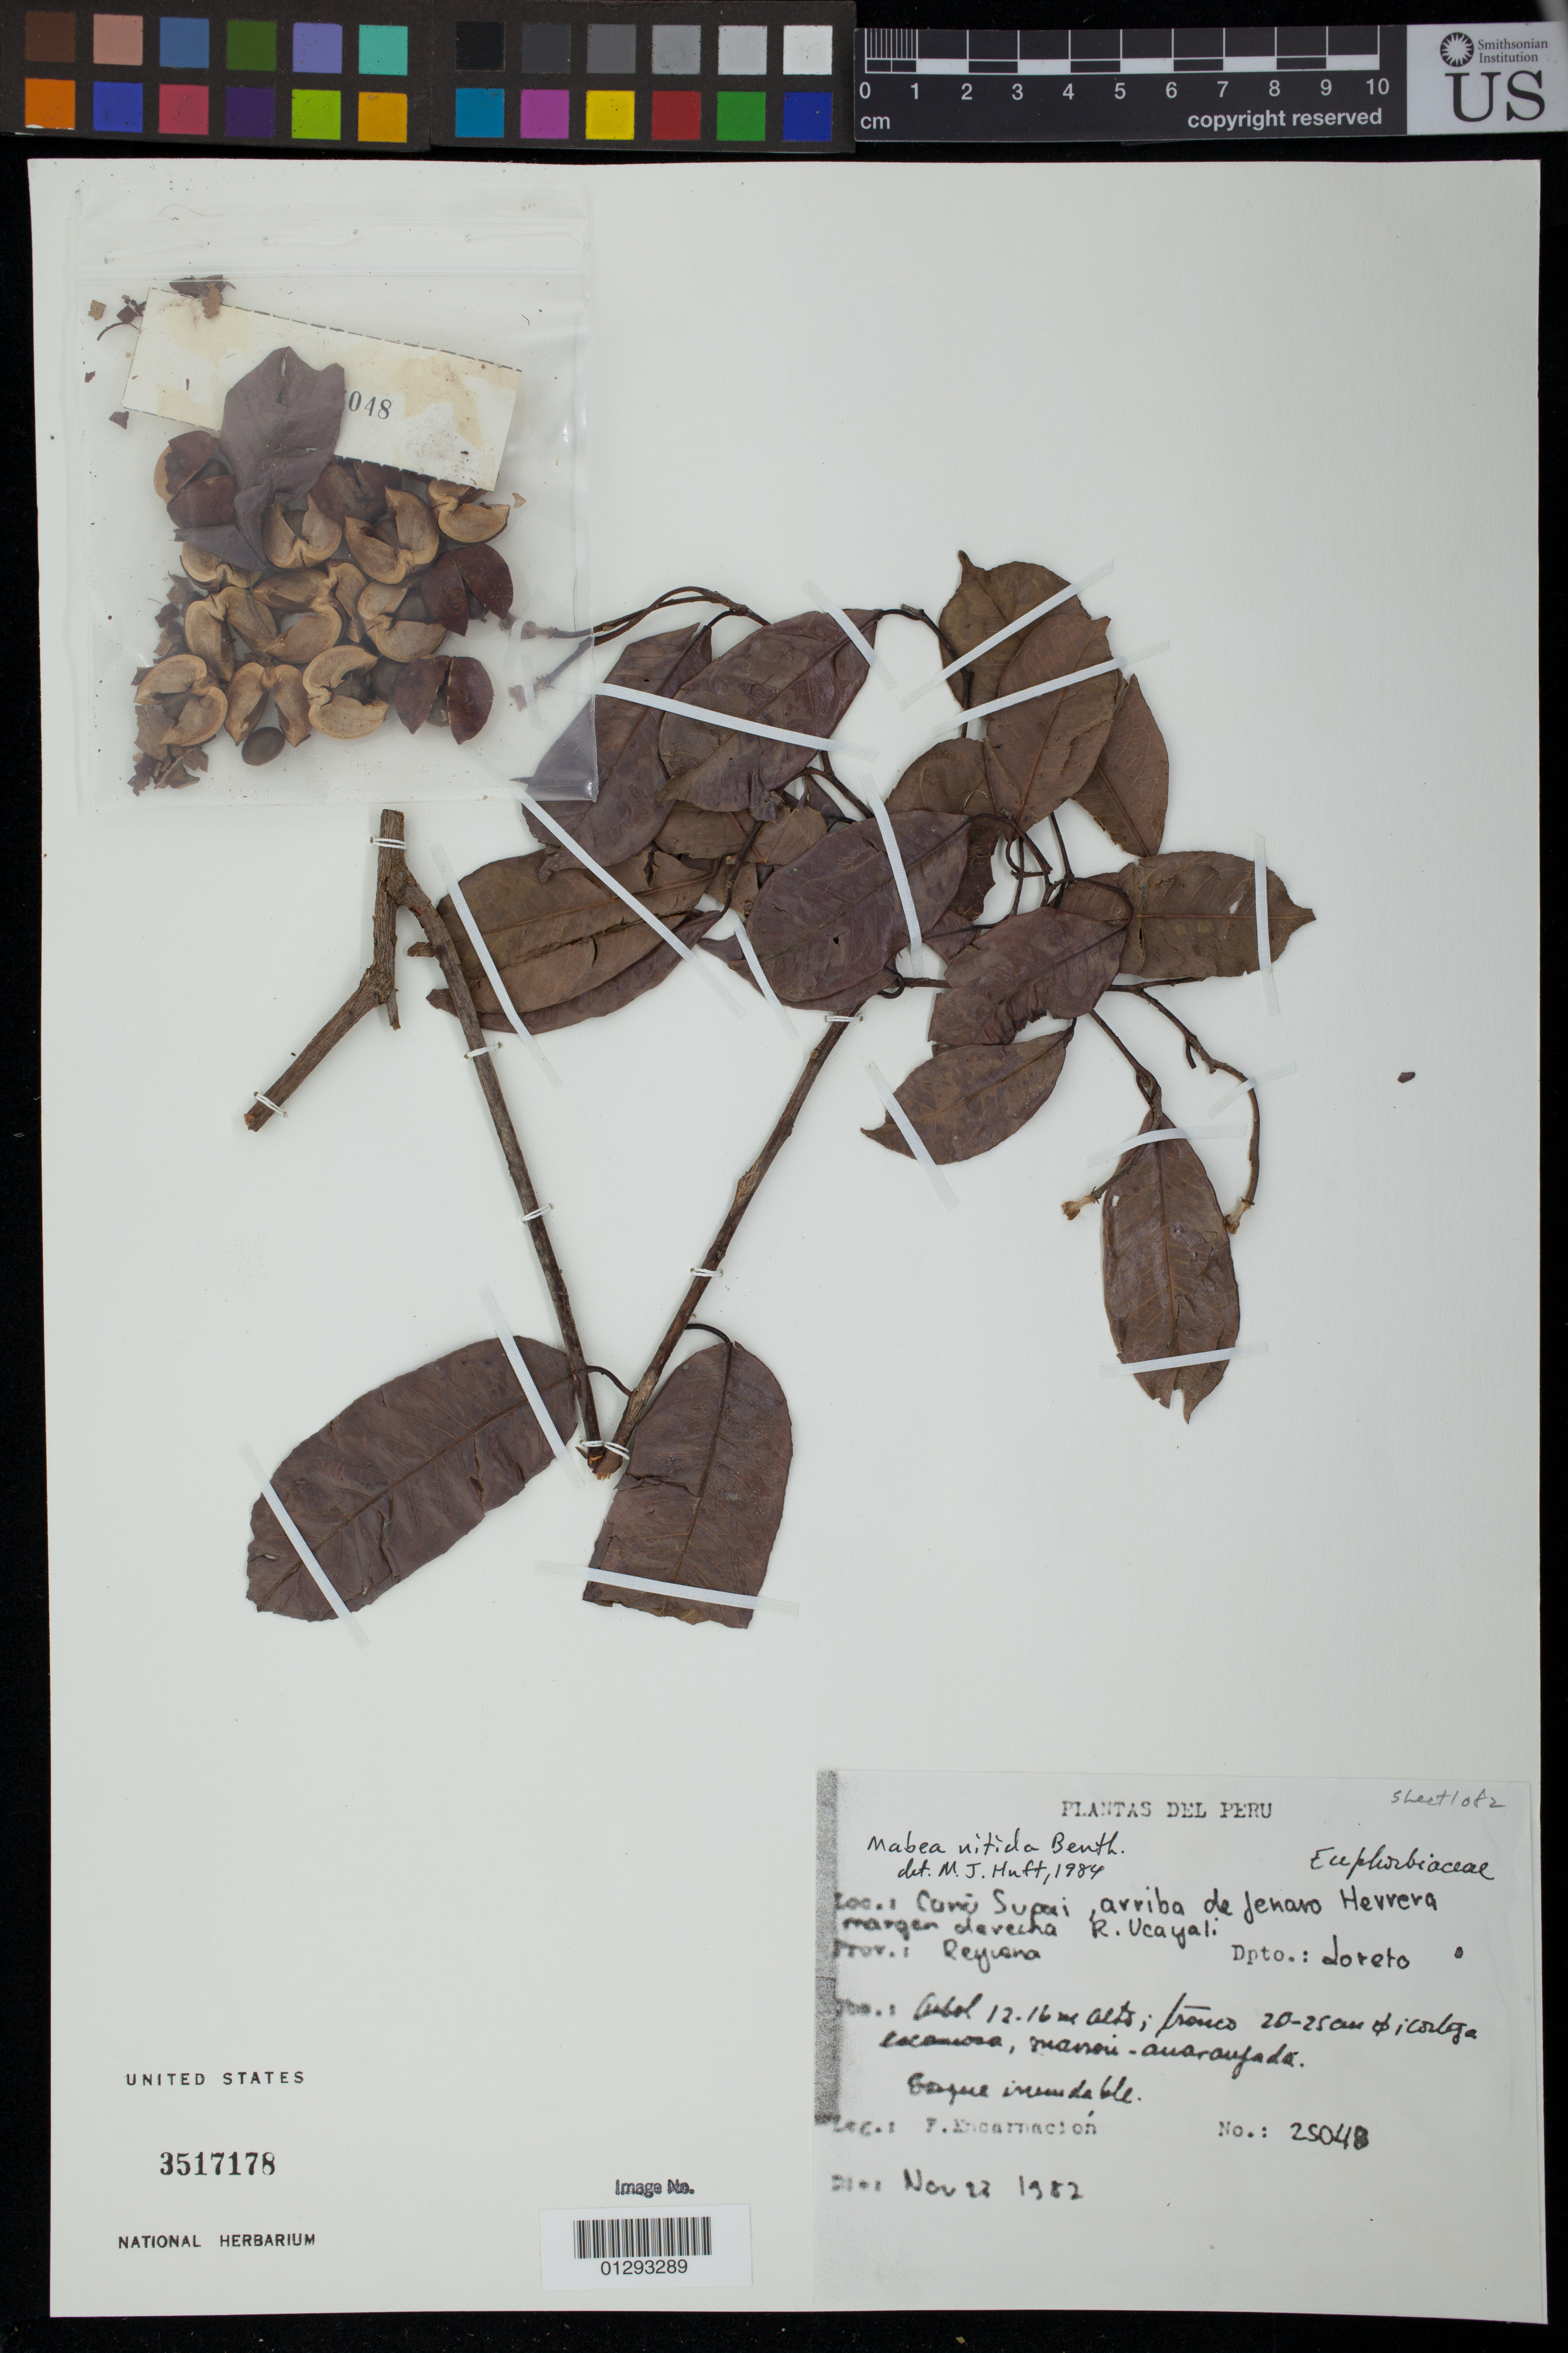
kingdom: Plantae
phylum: Tracheophyta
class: Magnoliopsida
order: Malpighiales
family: Euphorbiaceae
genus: Mabea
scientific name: Mabea nitida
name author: Spruce ex Benth.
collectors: F. Encarnación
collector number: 25048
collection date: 1982-11-22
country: Peru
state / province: Loreto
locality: Prov.: Requena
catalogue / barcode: US 3517178